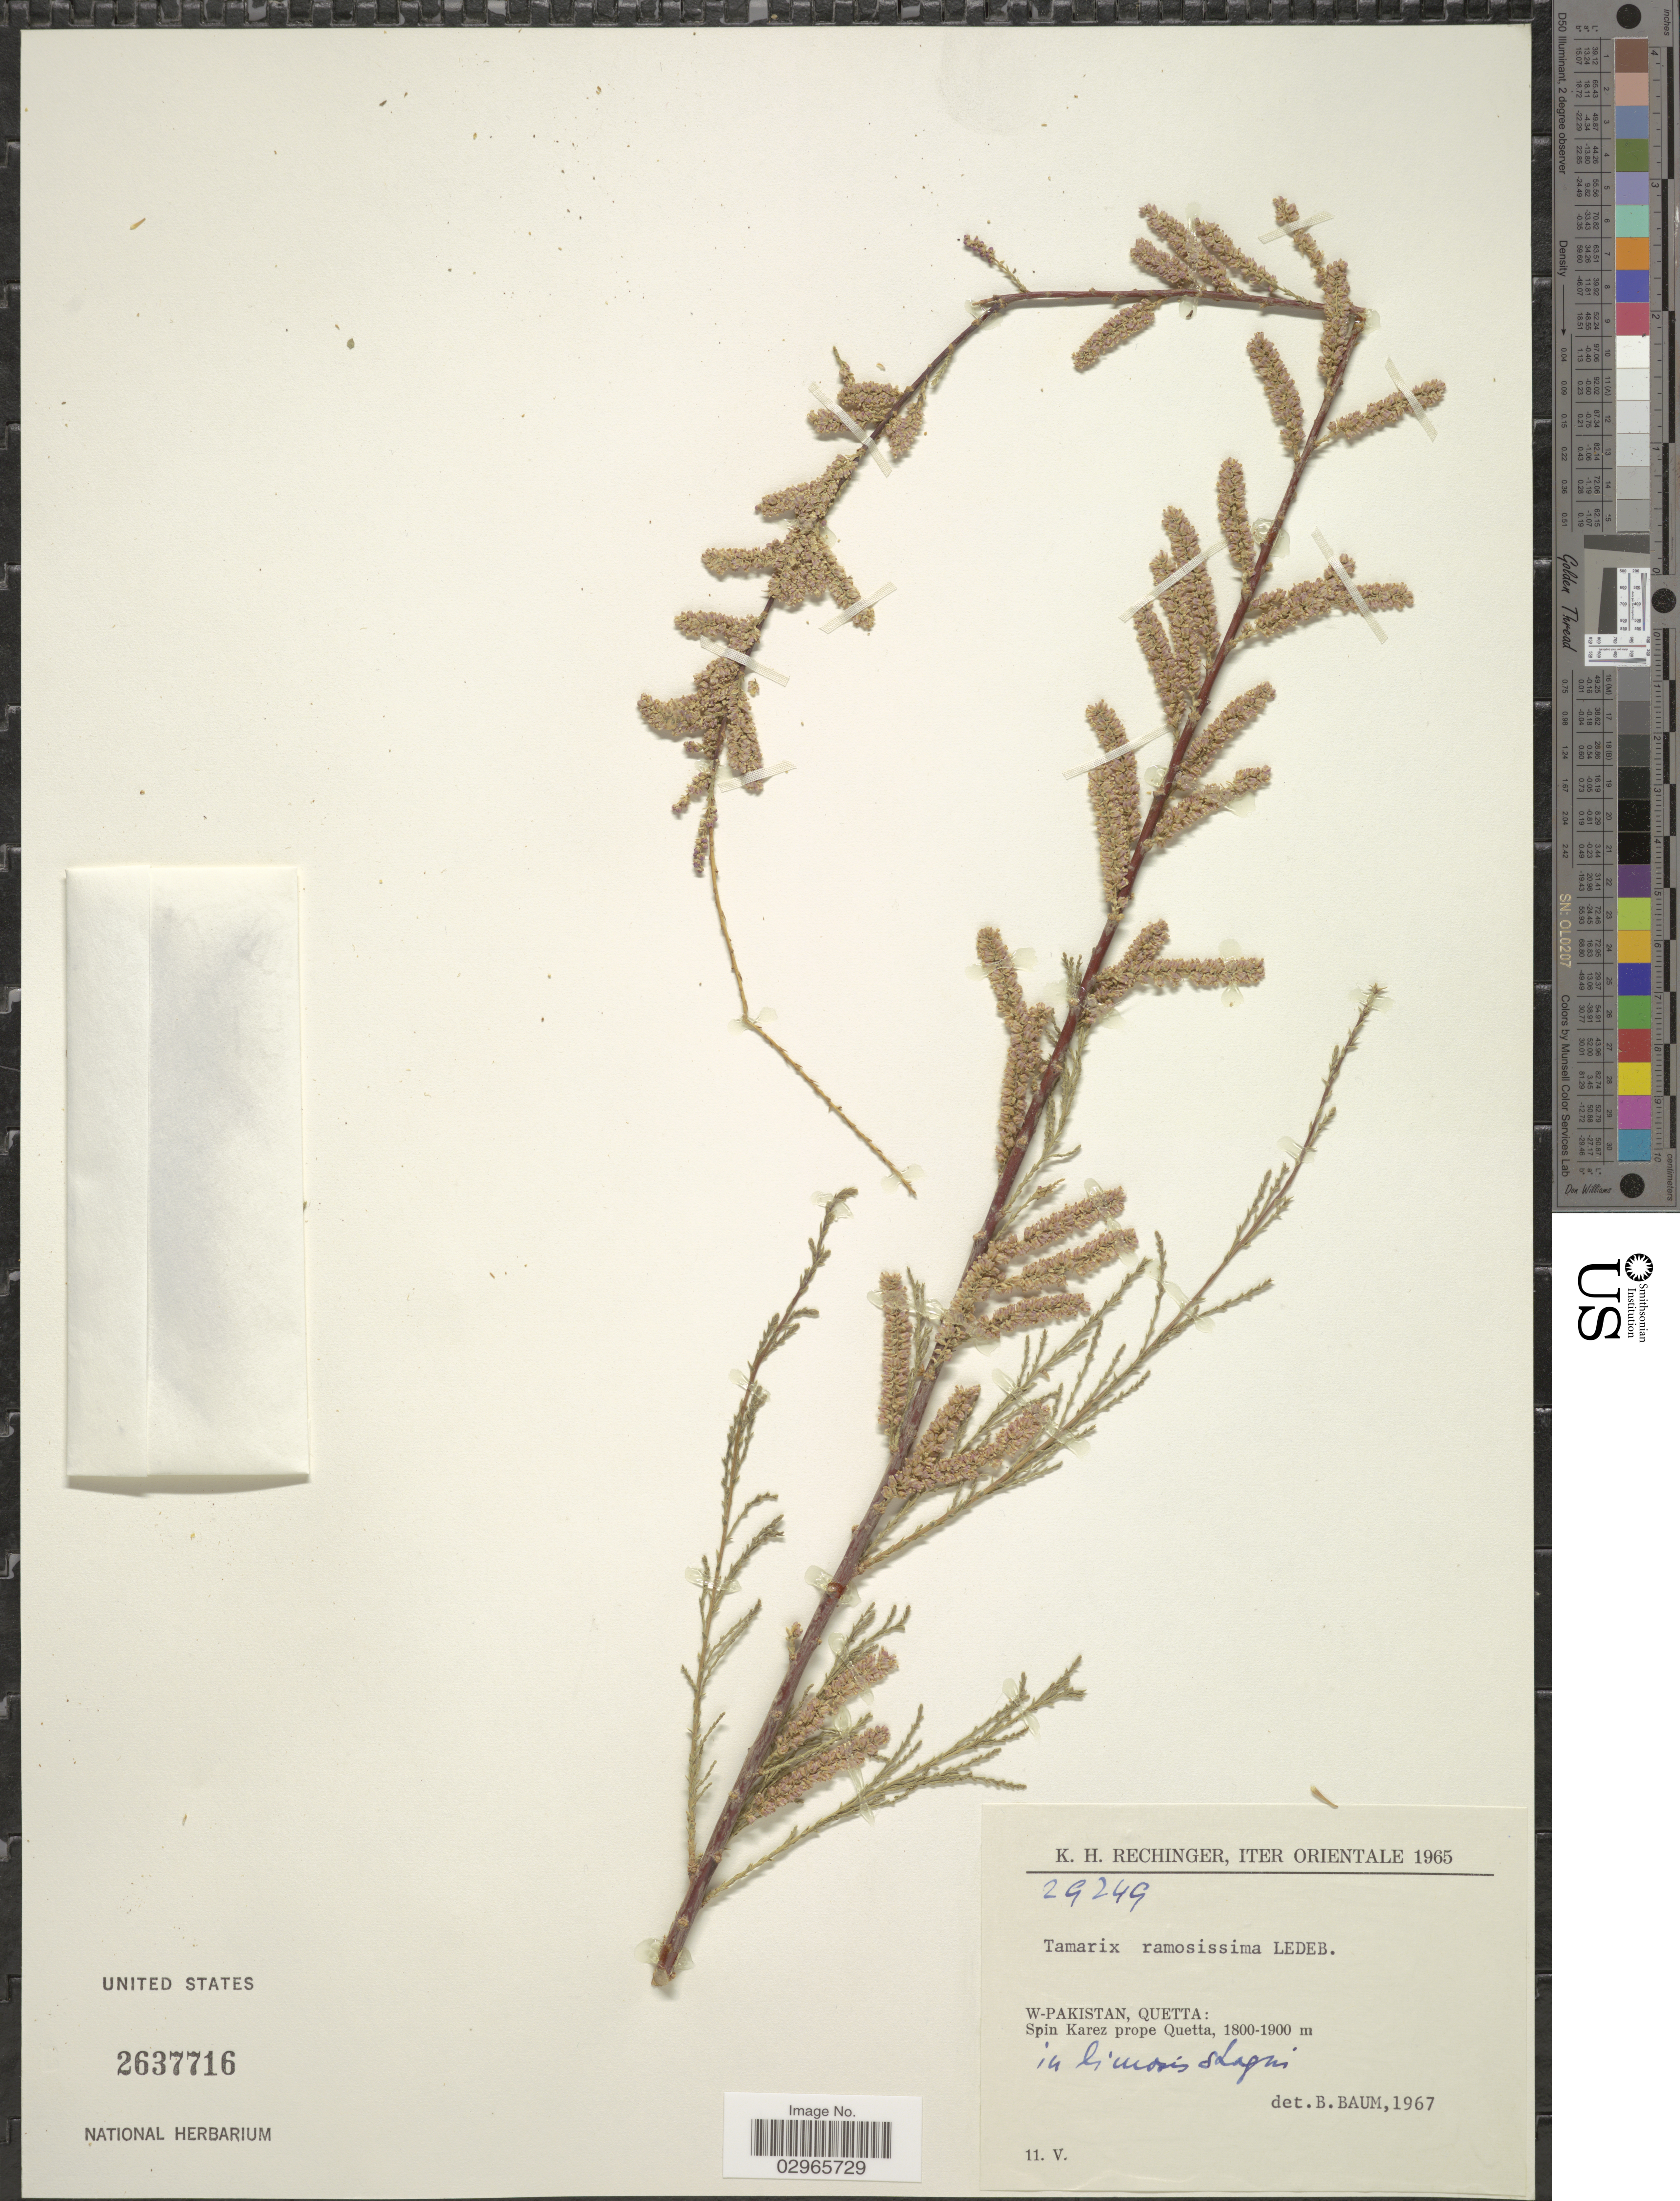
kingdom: Plantae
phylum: Tracheophyta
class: Magnoliopsida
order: Caryophyllales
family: Tamaricaceae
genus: Tamarix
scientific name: Tamarix ramosissima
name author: Ledeb.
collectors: K. H. Rechinger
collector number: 29249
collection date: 1965-05-11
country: Pakistan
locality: Iter Orientale. W-Pakistan, Quetta: Spin Karez prope Quetta.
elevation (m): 1800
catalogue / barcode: US 2637716